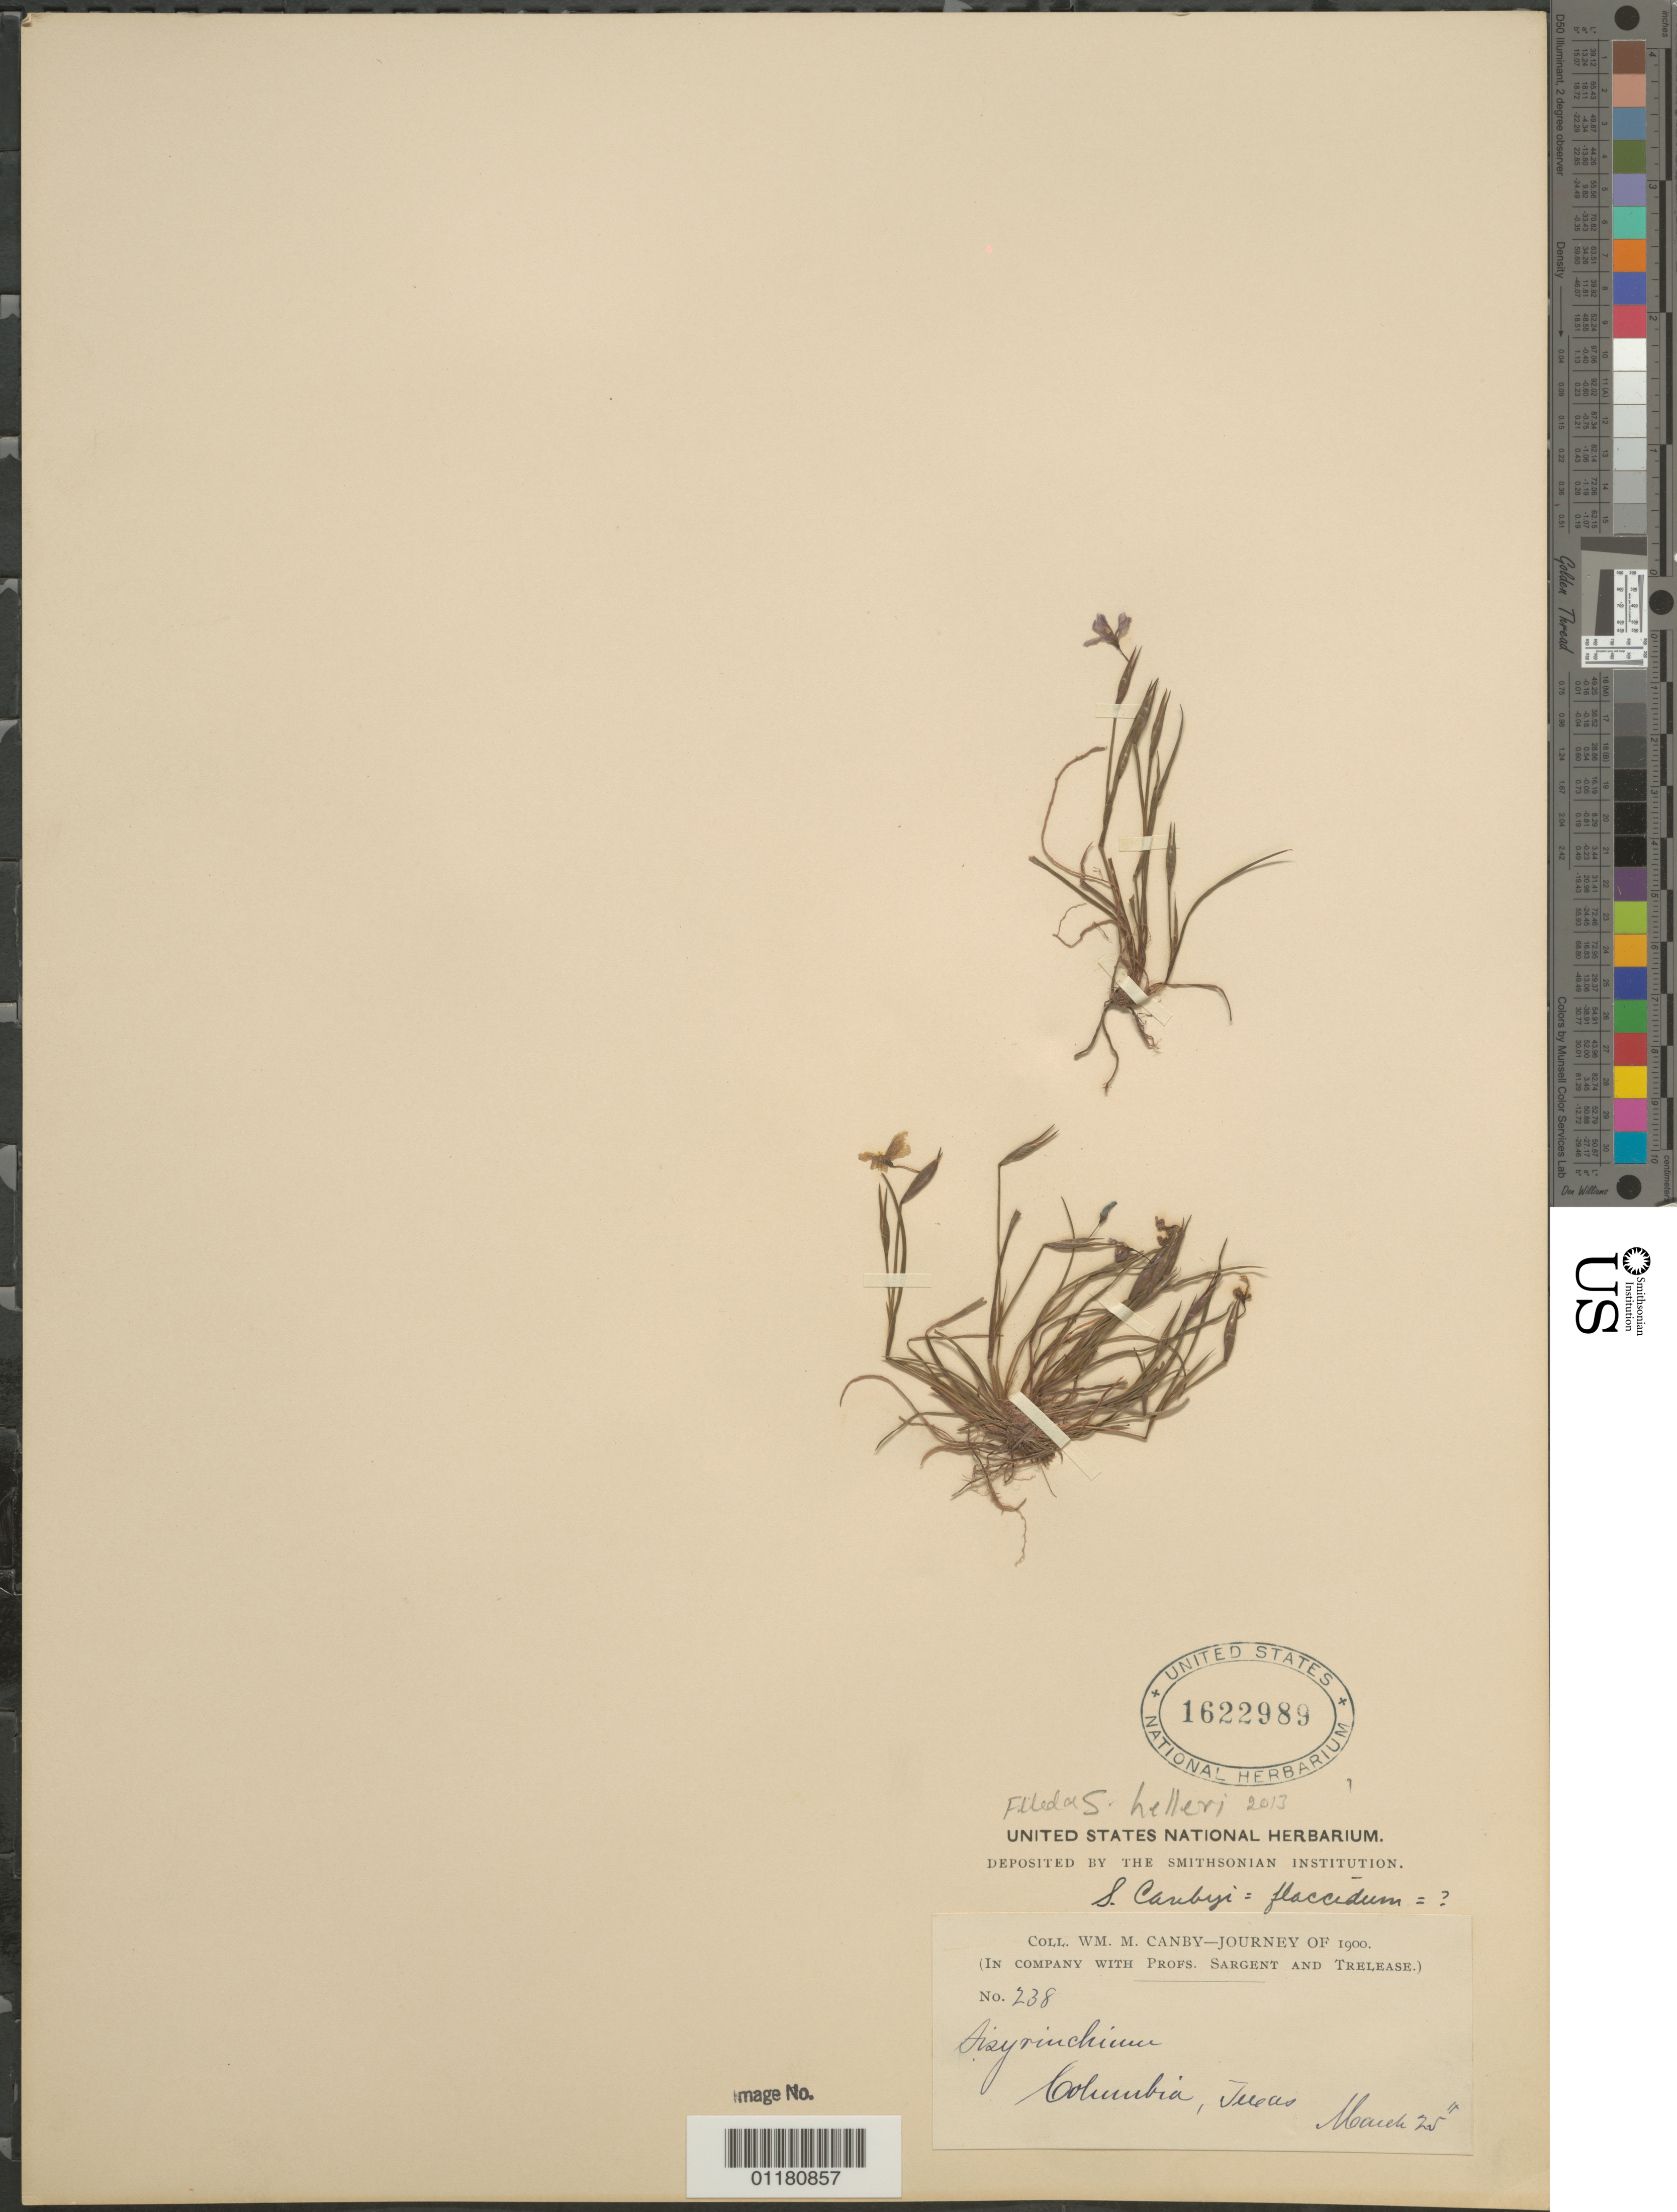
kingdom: Plantae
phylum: Tracheophyta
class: Liliopsida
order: Asparagales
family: Iridaceae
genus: Sisyrinchium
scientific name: Sisyrinchium helleri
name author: E.P. Bicknell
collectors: W. M. Canby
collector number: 238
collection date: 1900-03-25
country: United States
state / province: Texas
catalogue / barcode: US 1622989